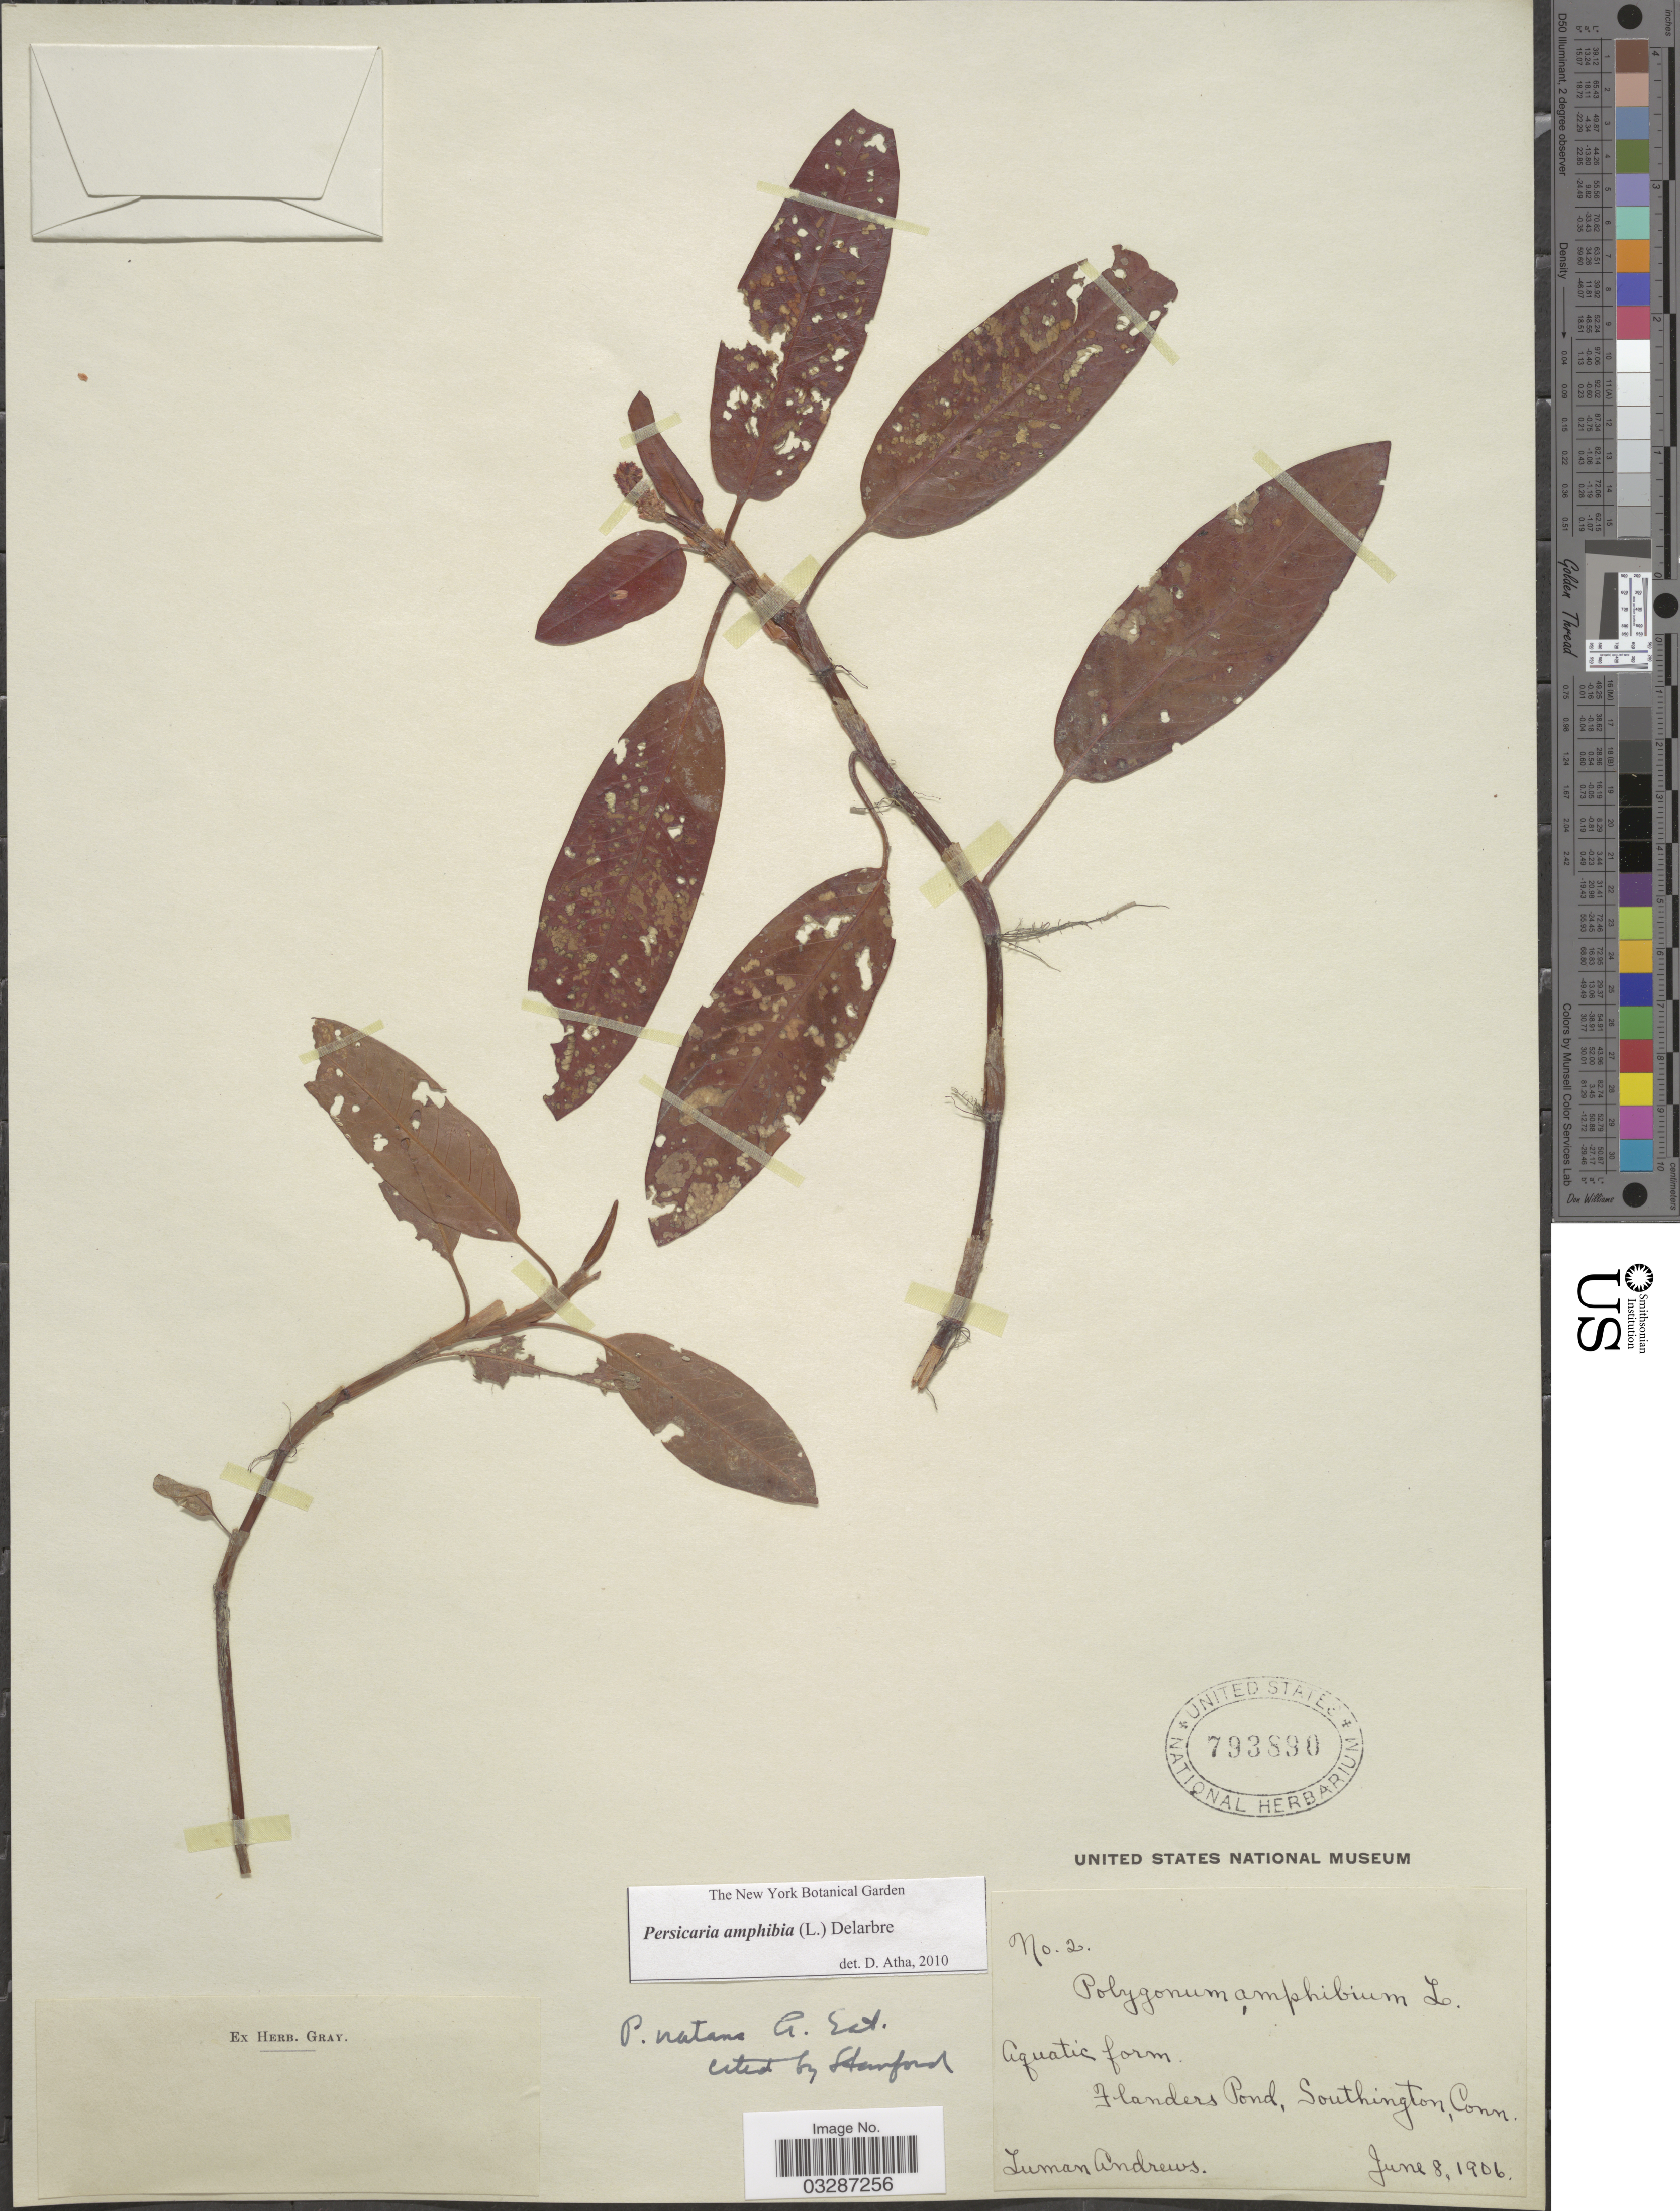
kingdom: Plantae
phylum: Tracheophyta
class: Magnoliopsida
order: Caryophyllales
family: Polygonaceae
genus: Persicaria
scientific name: Persicaria amphibia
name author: (L.) Delarbre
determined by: Atha, D. E.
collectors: L. Andrews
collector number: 2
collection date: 1906-06-08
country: United States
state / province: Connecticut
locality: Flanders Pond, Southington.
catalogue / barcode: US 793890